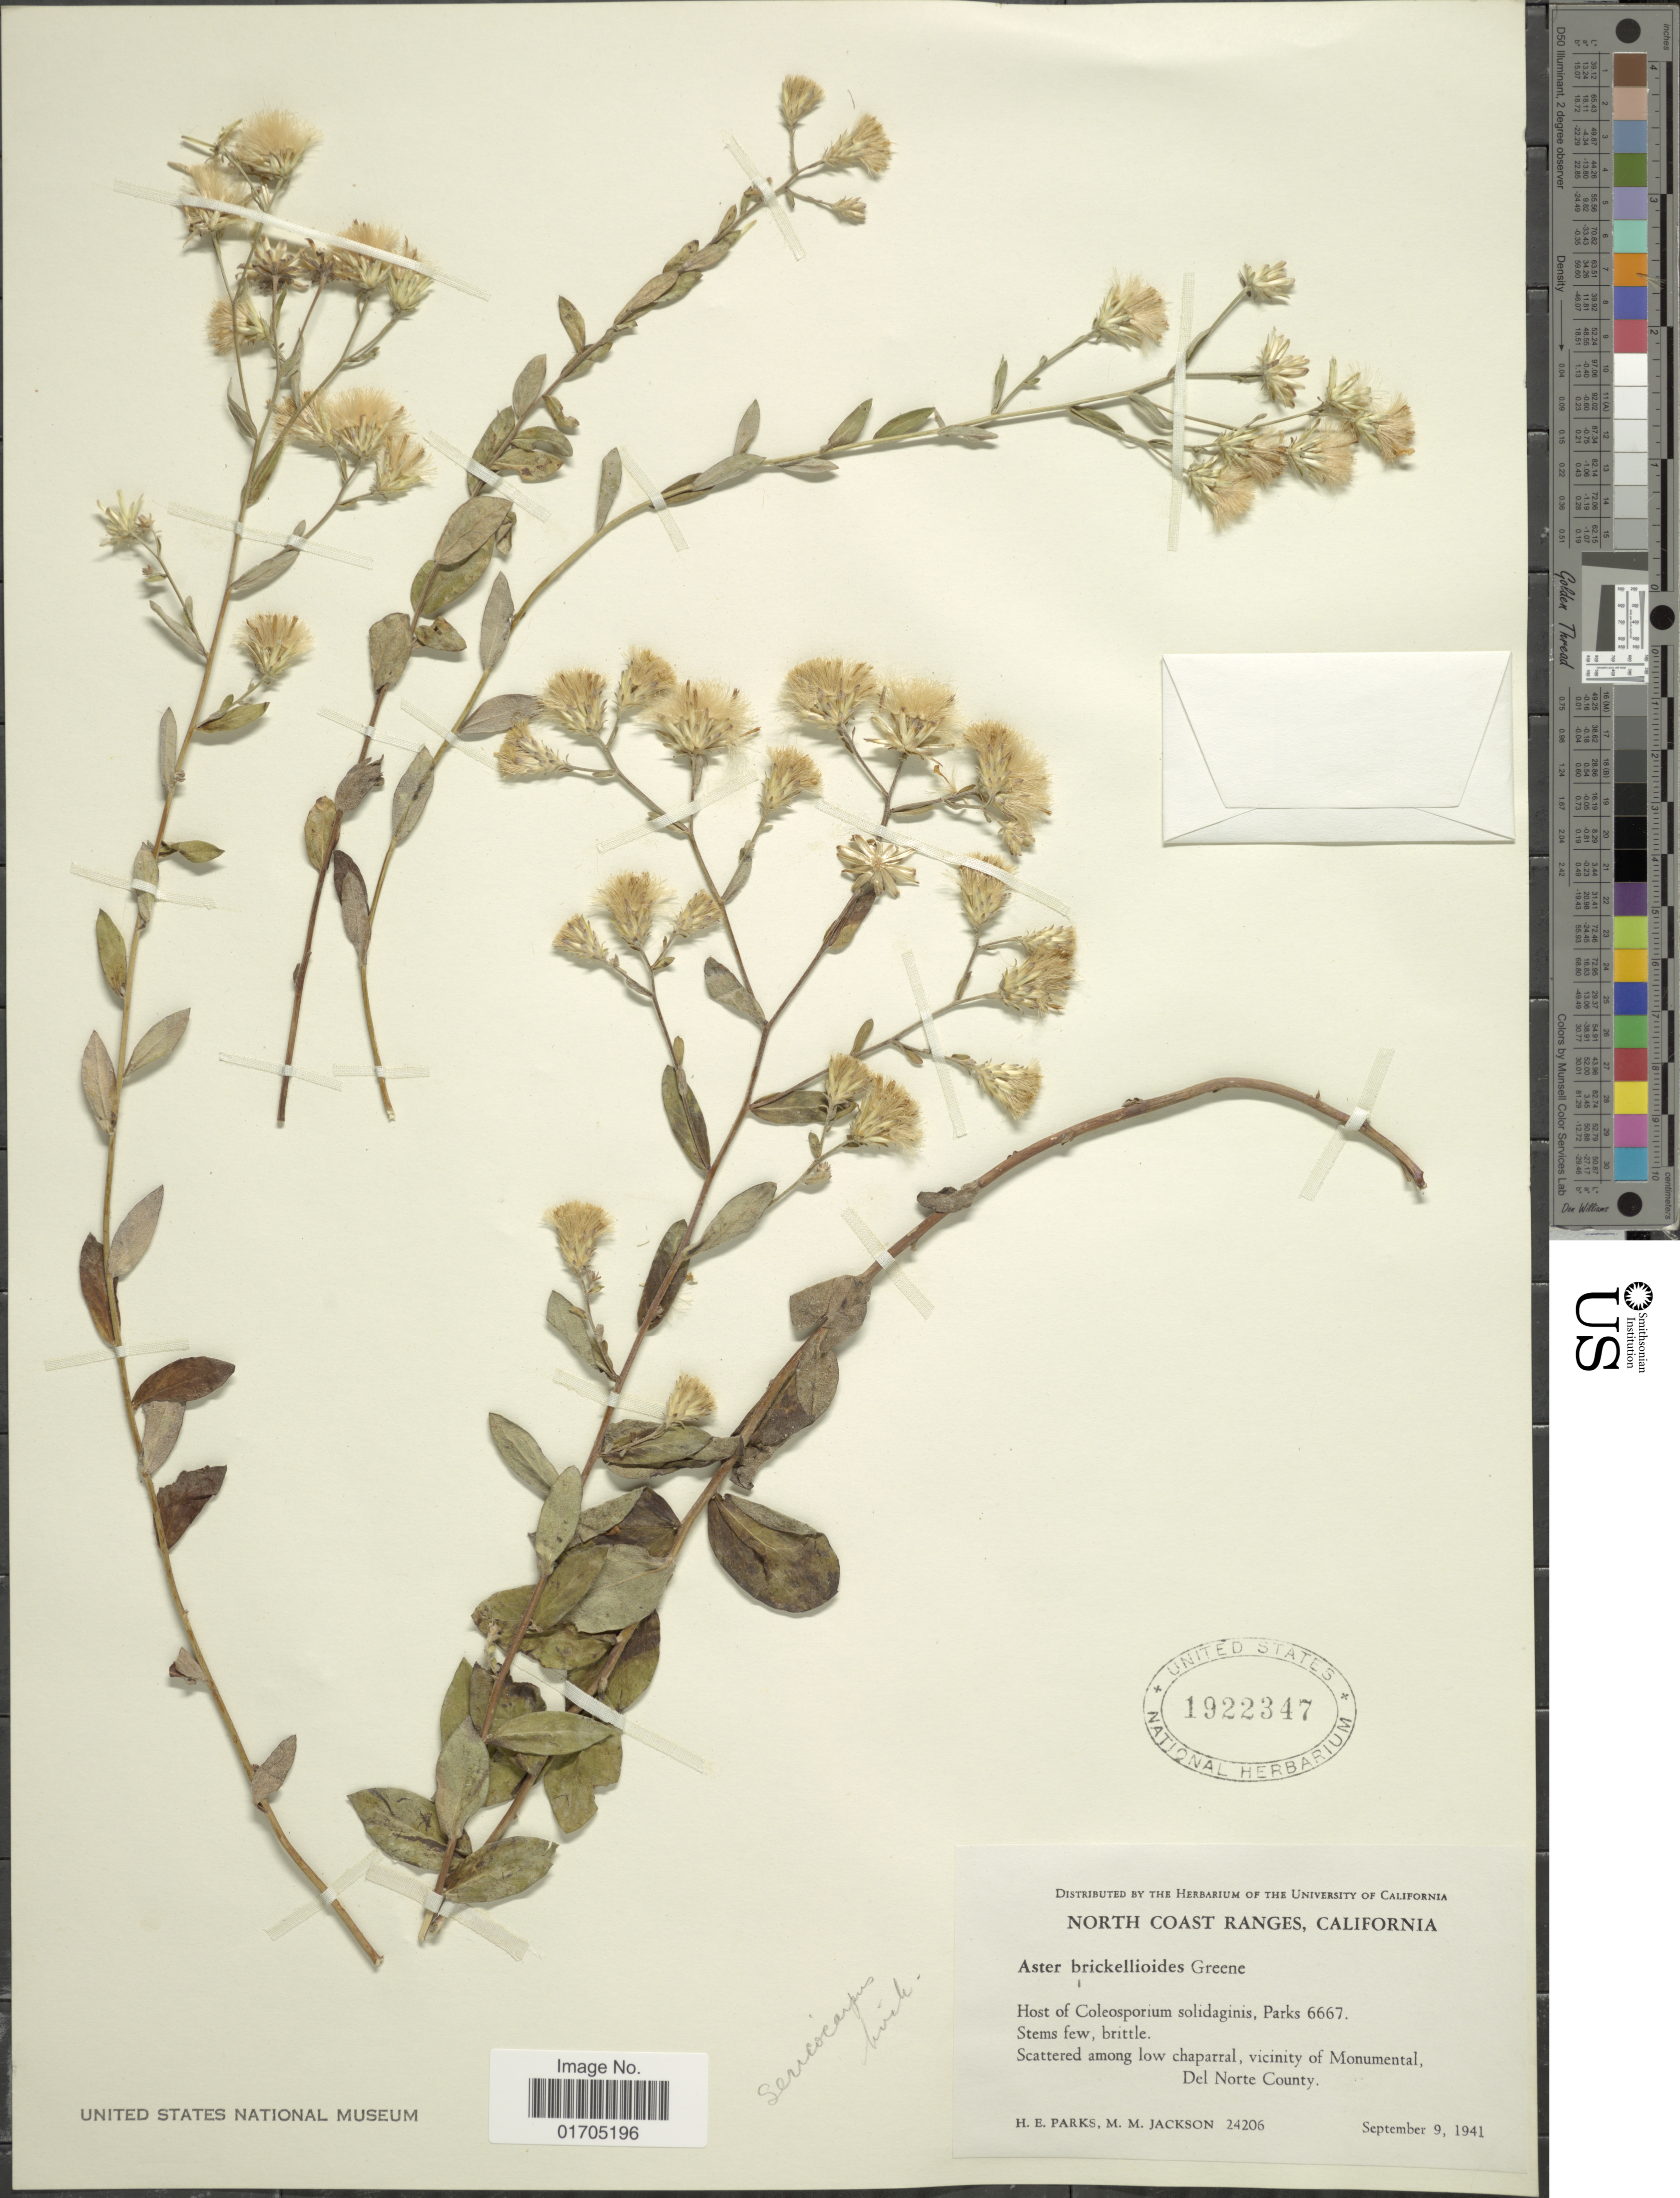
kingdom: Plantae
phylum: Tracheophyta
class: Magnoliopsida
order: Asterales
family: Asteraceae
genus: Eucephalus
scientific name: Eucephalus brickellioides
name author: G.L. Nesom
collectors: H. E. Parks & M. Jackson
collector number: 24206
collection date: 1941-09-09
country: United States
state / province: California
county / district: Del Norte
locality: North Coast Ranges, Scattered among low chaparral, vicinity of Monumental, Del Norte County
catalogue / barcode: US 1922347